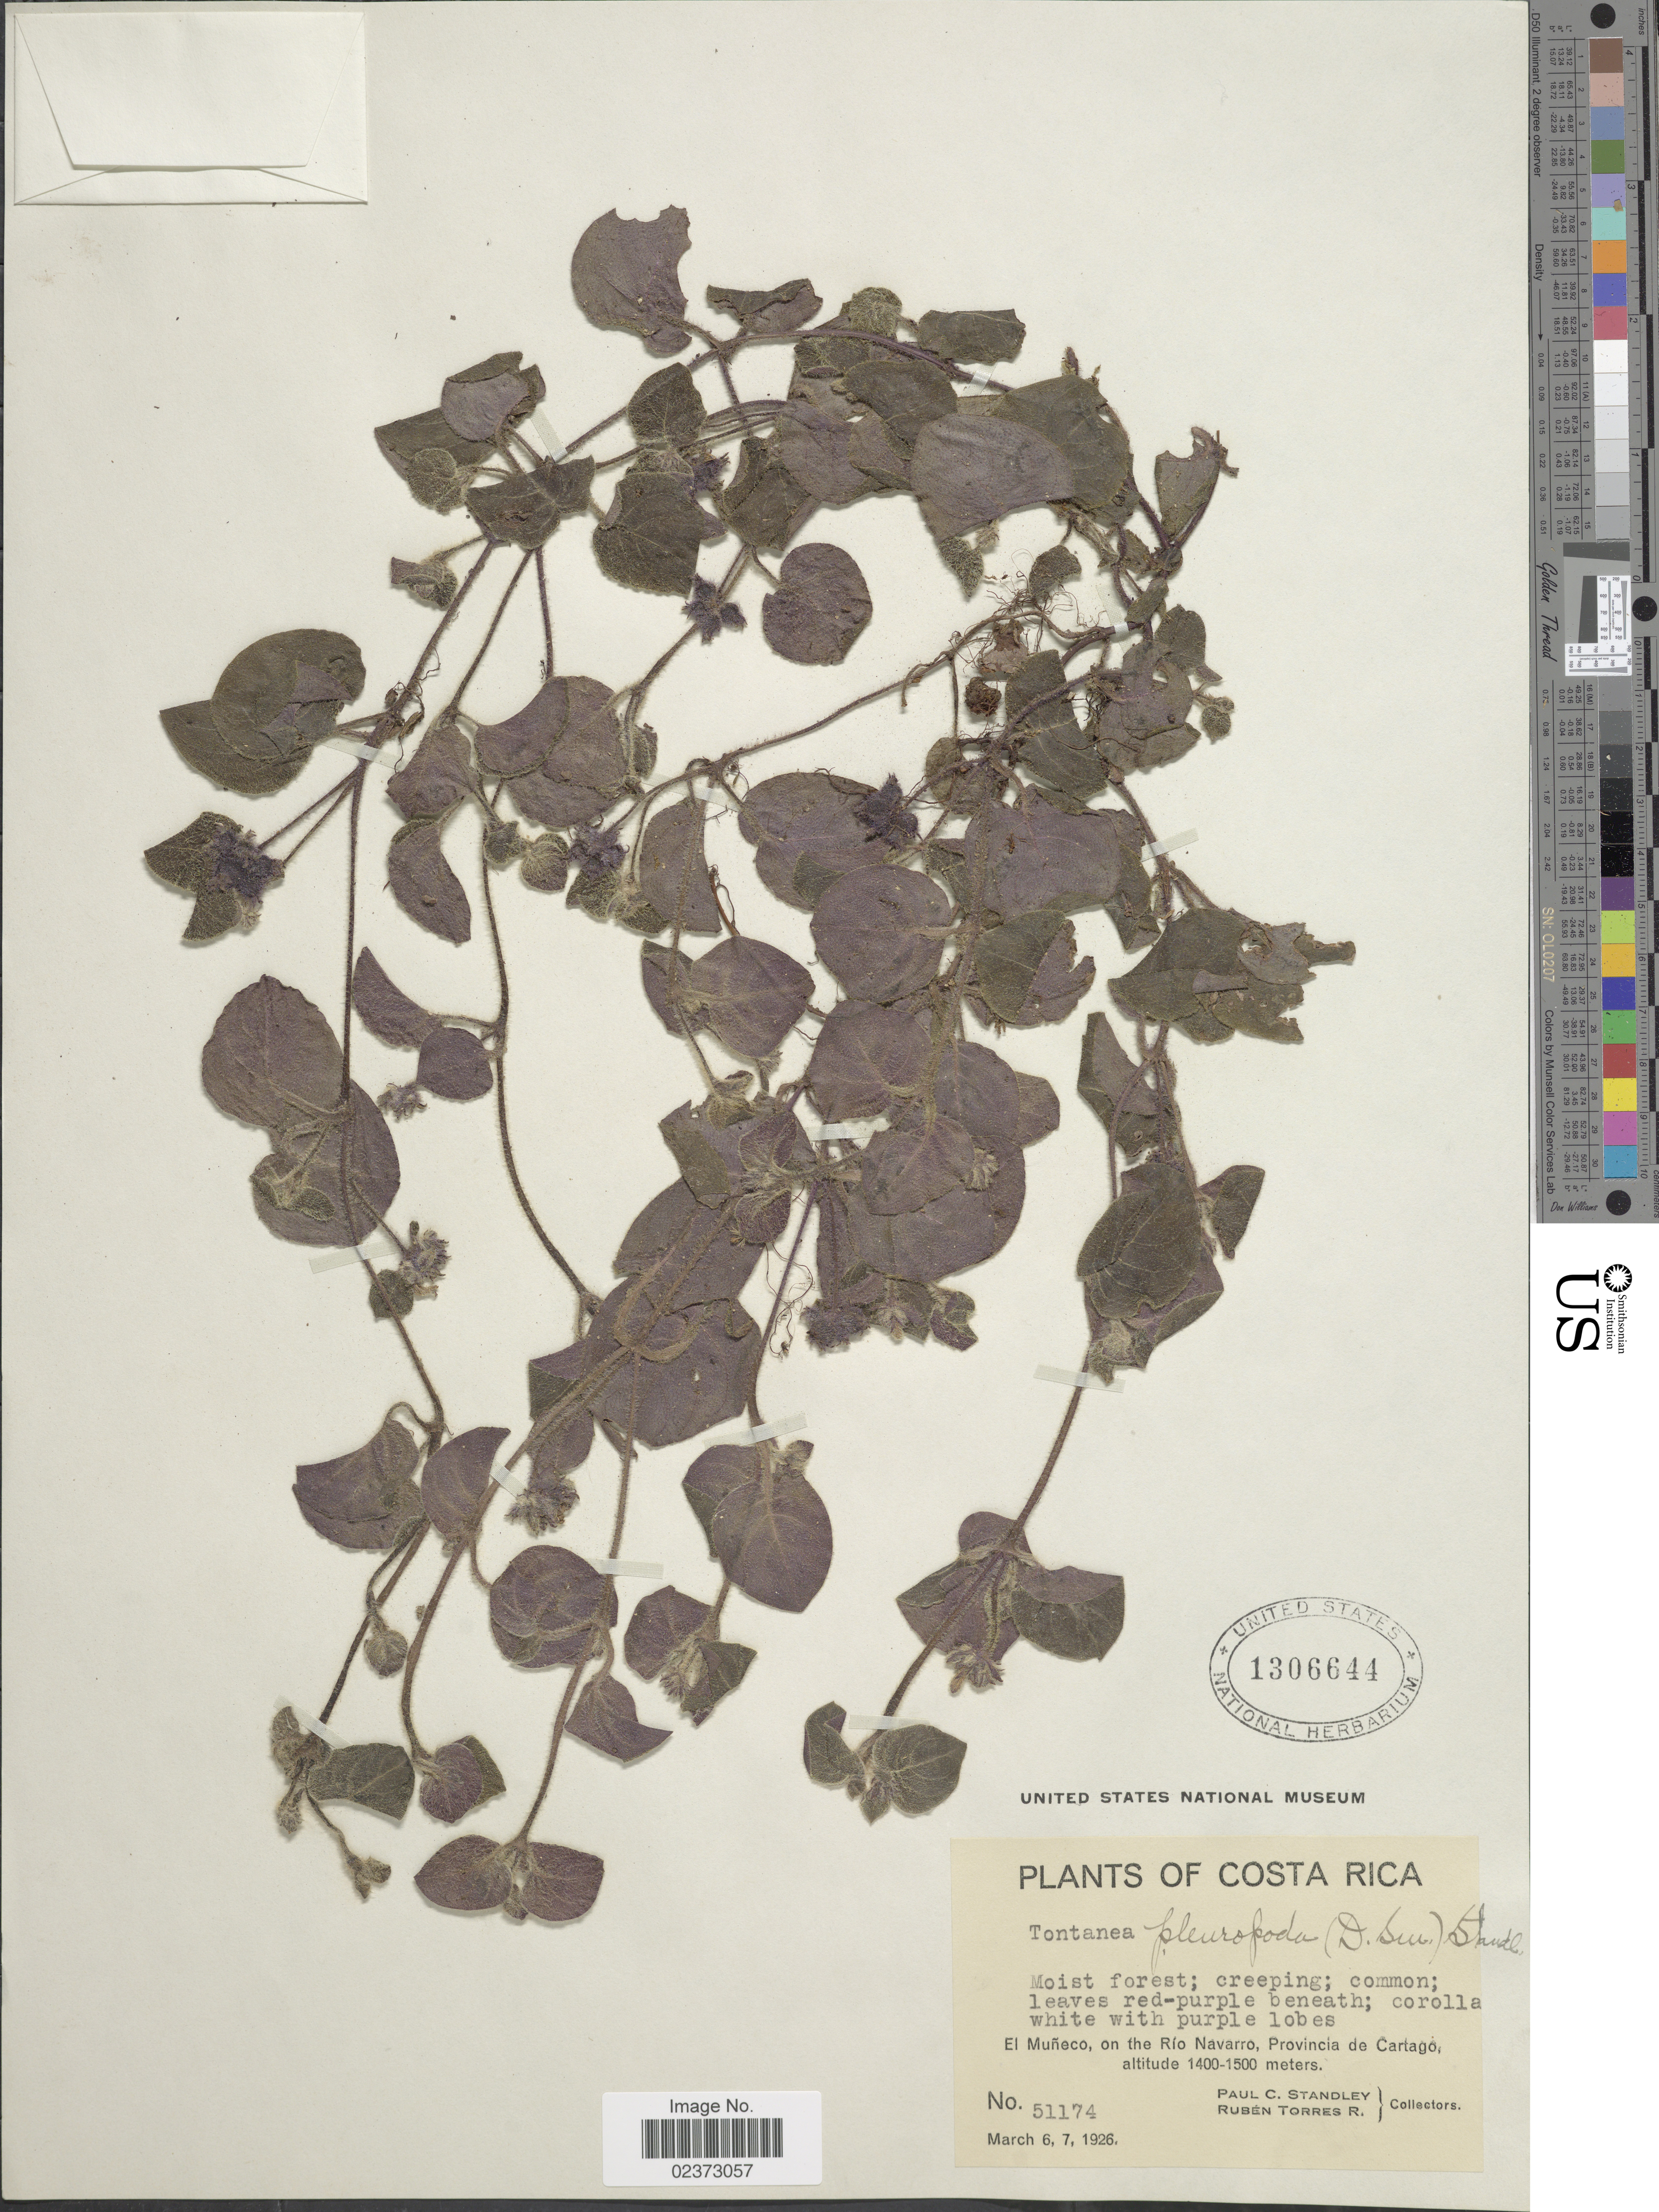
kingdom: Plantae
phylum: Tracheophyta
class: Magnoliopsida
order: Gentianales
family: Rubiaceae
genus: Coccocypselum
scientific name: Coccocypselum pleuropodum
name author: (Donn. Sm.) Standl.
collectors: P. C. Standley & R. Torres Rojas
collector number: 51174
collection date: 1926-03-06/1926-03-07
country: Costa Rica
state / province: Cartago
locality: El Muneco, on the Rio Navarro, Provincia de Cartago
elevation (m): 1400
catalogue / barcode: US 1306644